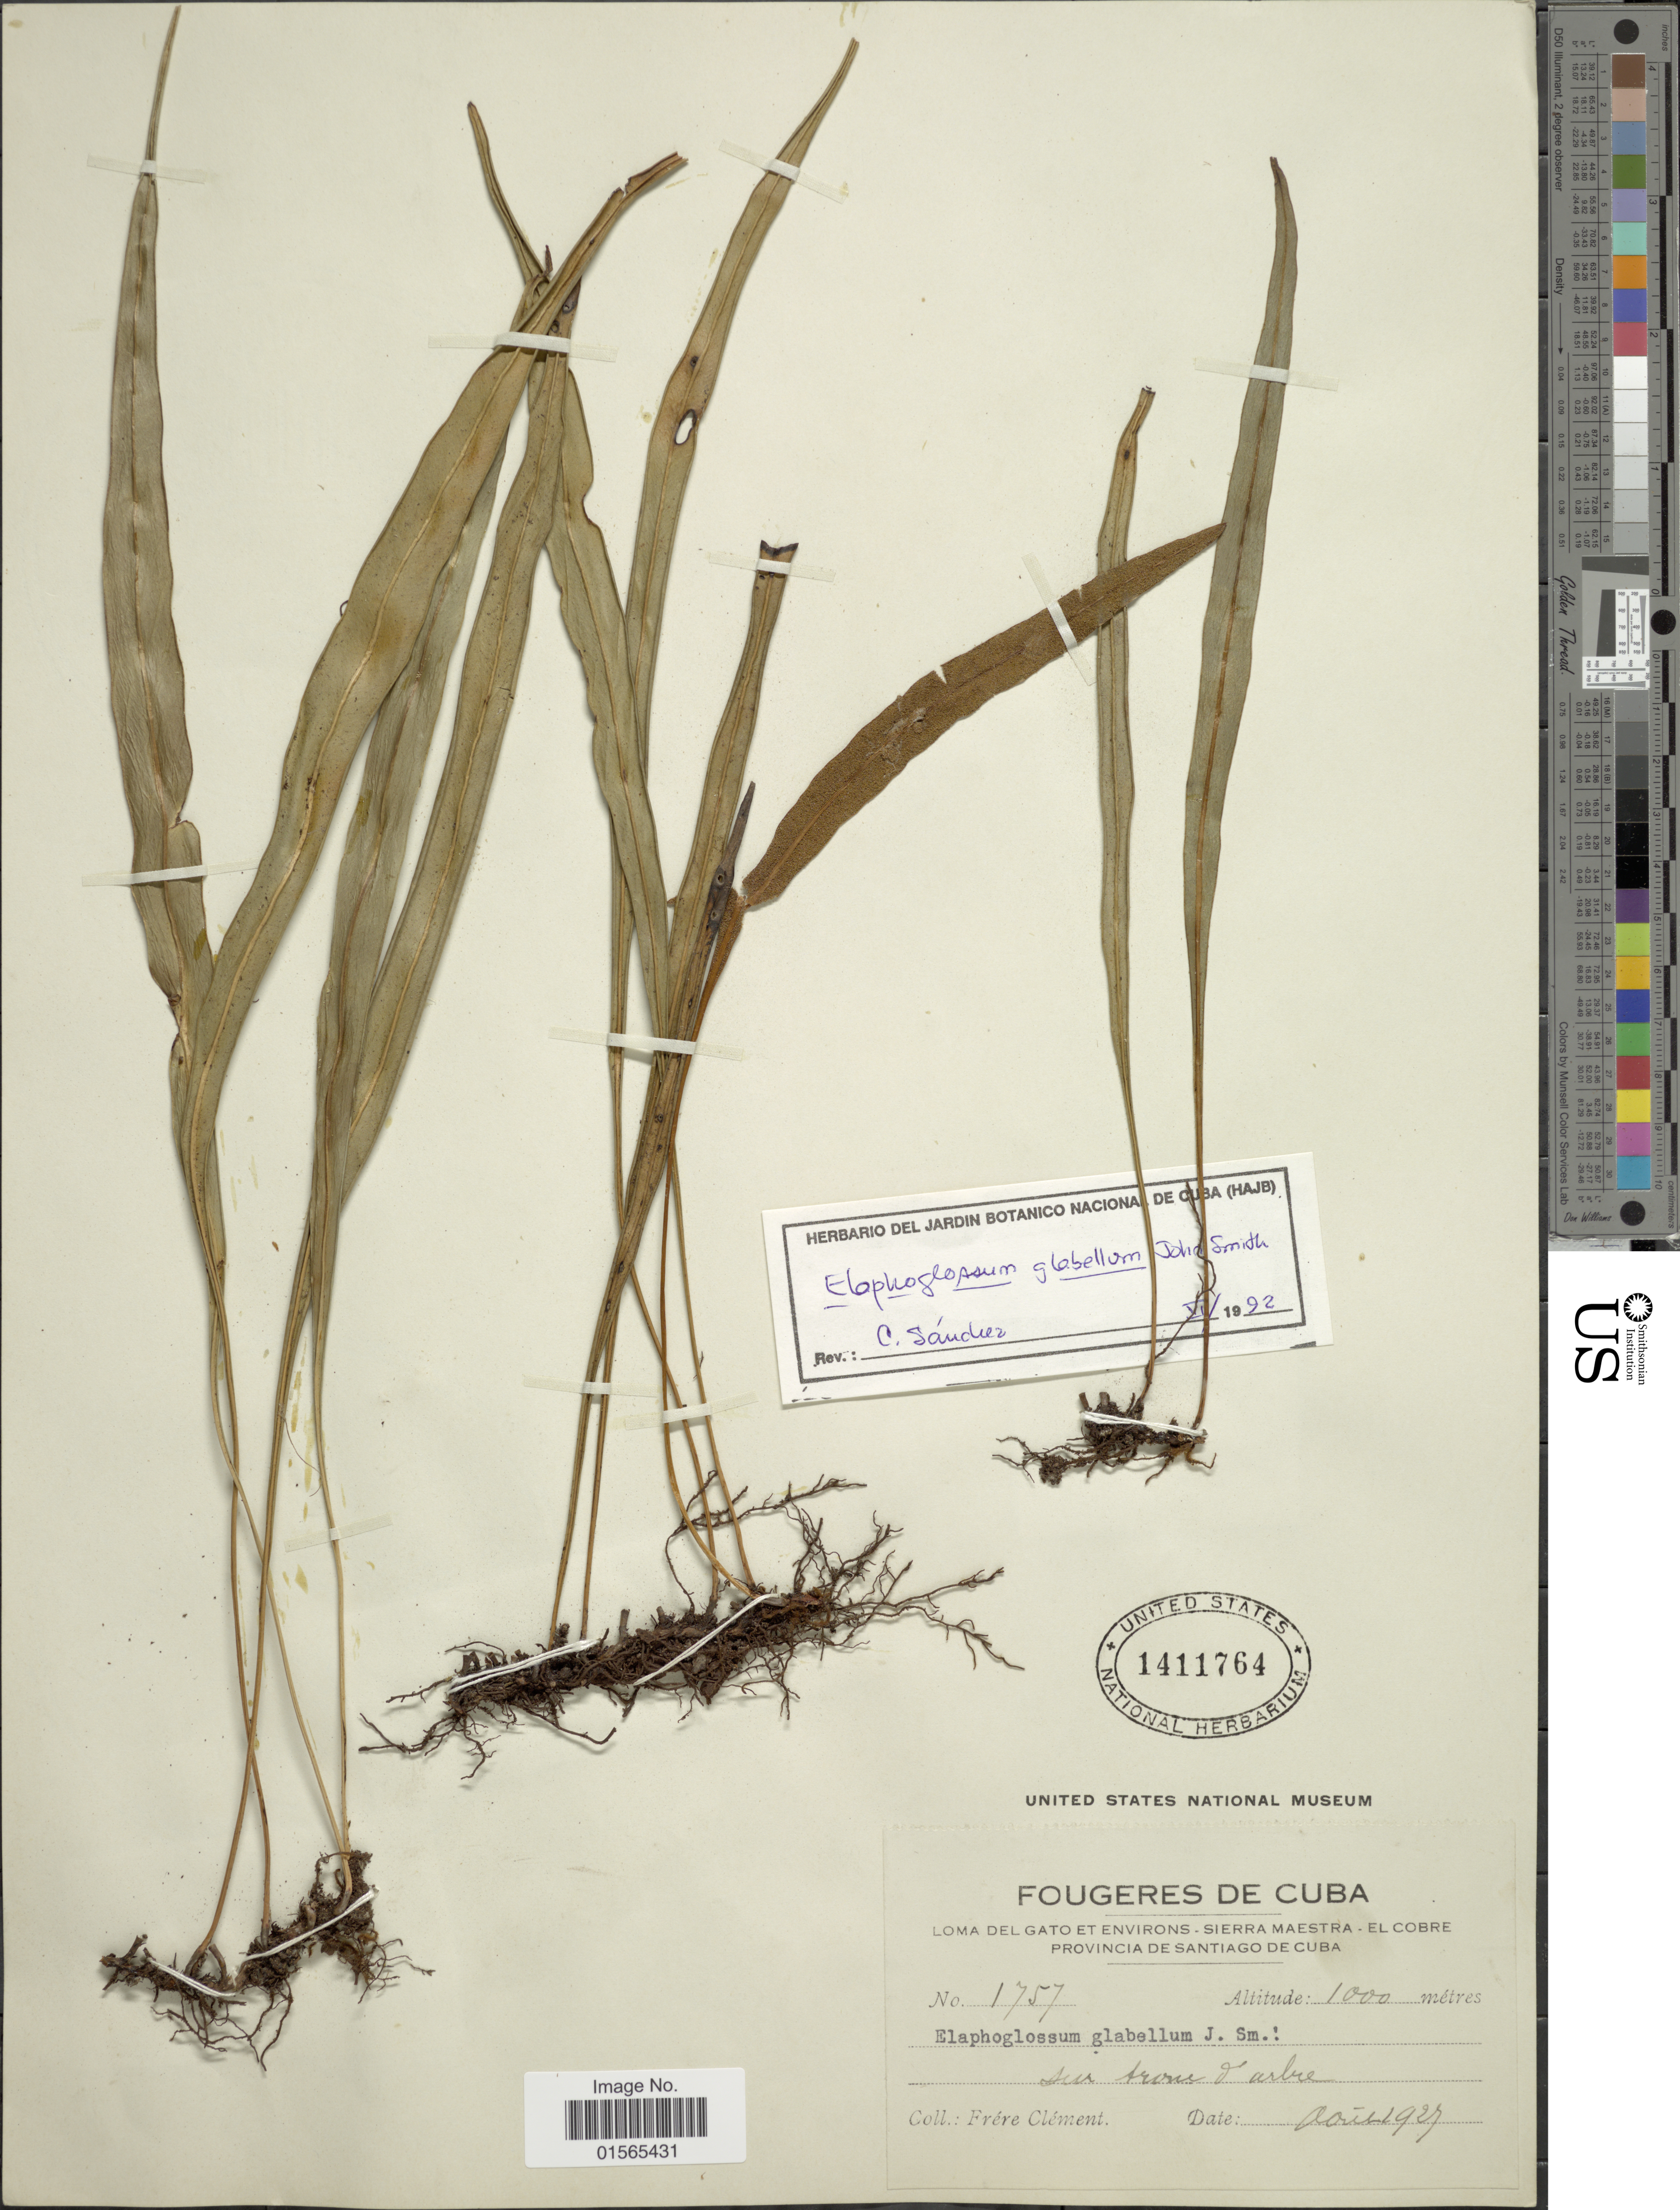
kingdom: Plantae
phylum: Tracheophyta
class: Polypodiopsida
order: Polypodiales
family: Dryopteridaceae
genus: Elaphoglossum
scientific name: Elaphoglossum glabellum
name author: J. Sm.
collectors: B. Clement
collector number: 1757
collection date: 1927-10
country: Cuba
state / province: Santiago de Cuba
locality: Loma del Gato et Environs, Sierra Maestra, El Cobre, sur tronc d'arbre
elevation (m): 1000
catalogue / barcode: US 1411764